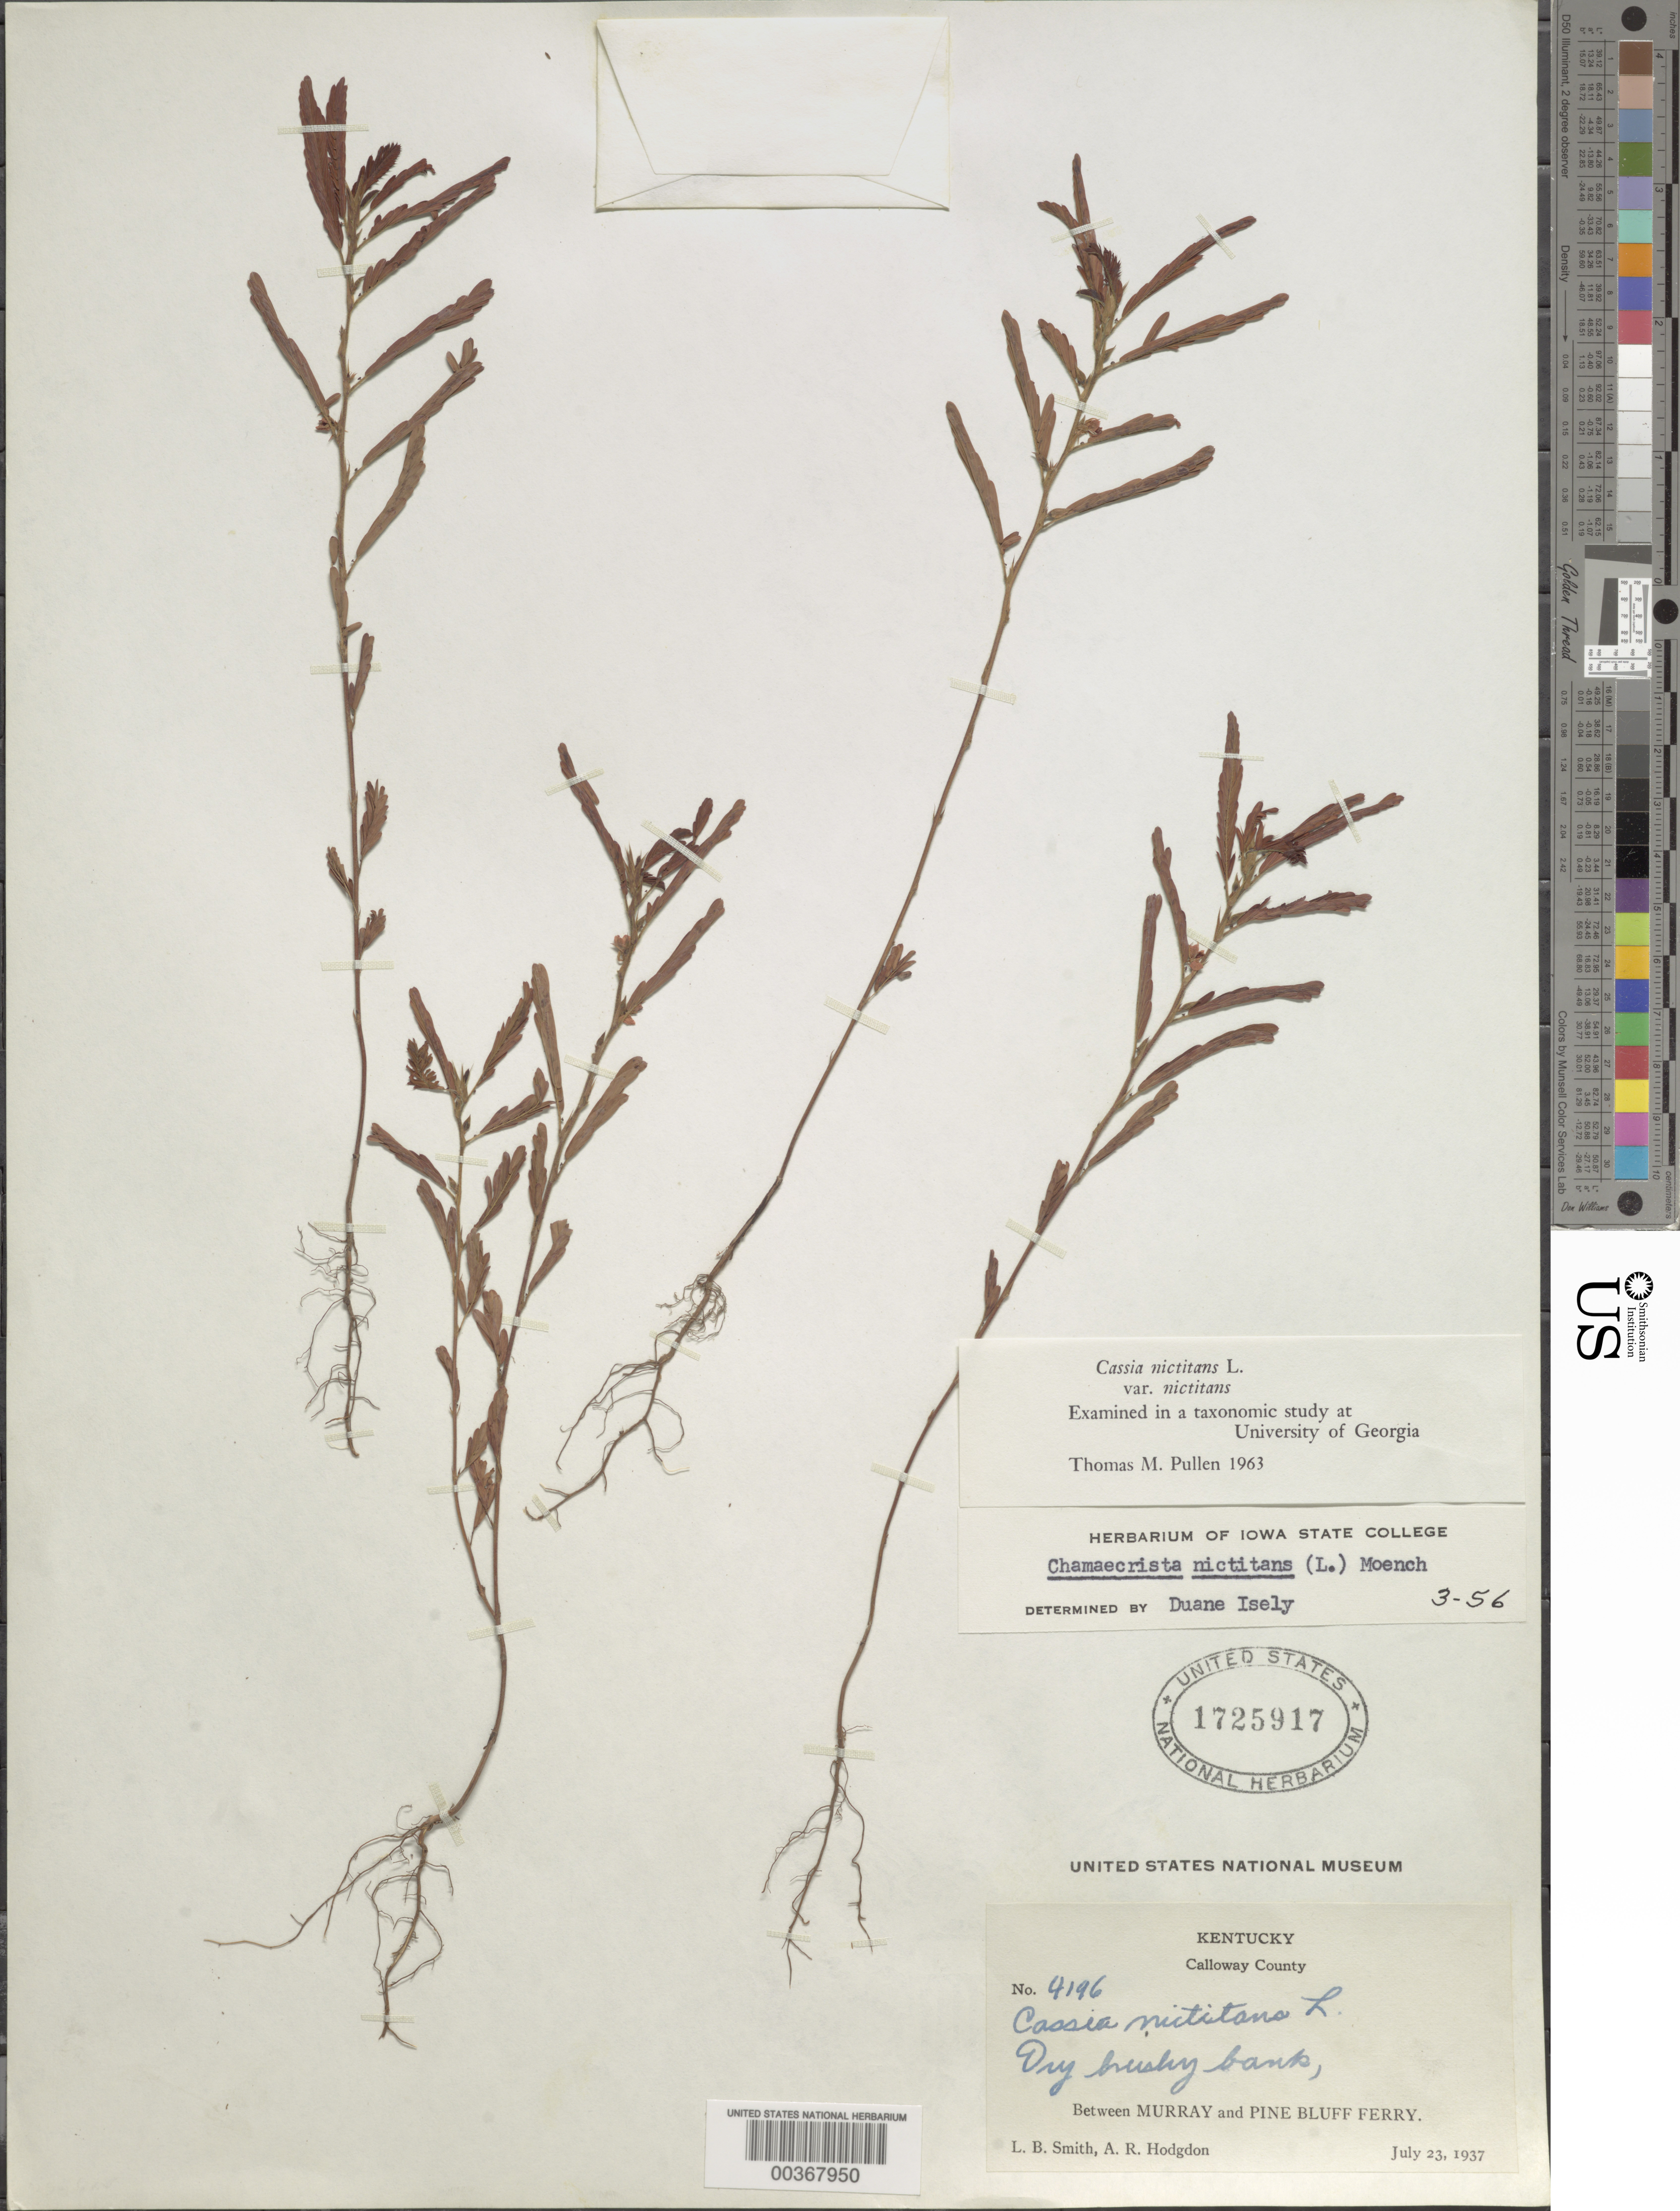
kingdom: Plantae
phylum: Tracheophyta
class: Magnoliopsida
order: Fabales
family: Fabaceae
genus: Chamaecrista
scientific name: Chamaecrista nictitans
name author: (L.) Moench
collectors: L. Smith & A. R. Hodgdon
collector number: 4196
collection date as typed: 23 Jul 1937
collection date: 1937-07-23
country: United States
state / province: Kentucky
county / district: Calloway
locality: Between murray and pine bluff ferry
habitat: Dry brushy bank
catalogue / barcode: US 1725917